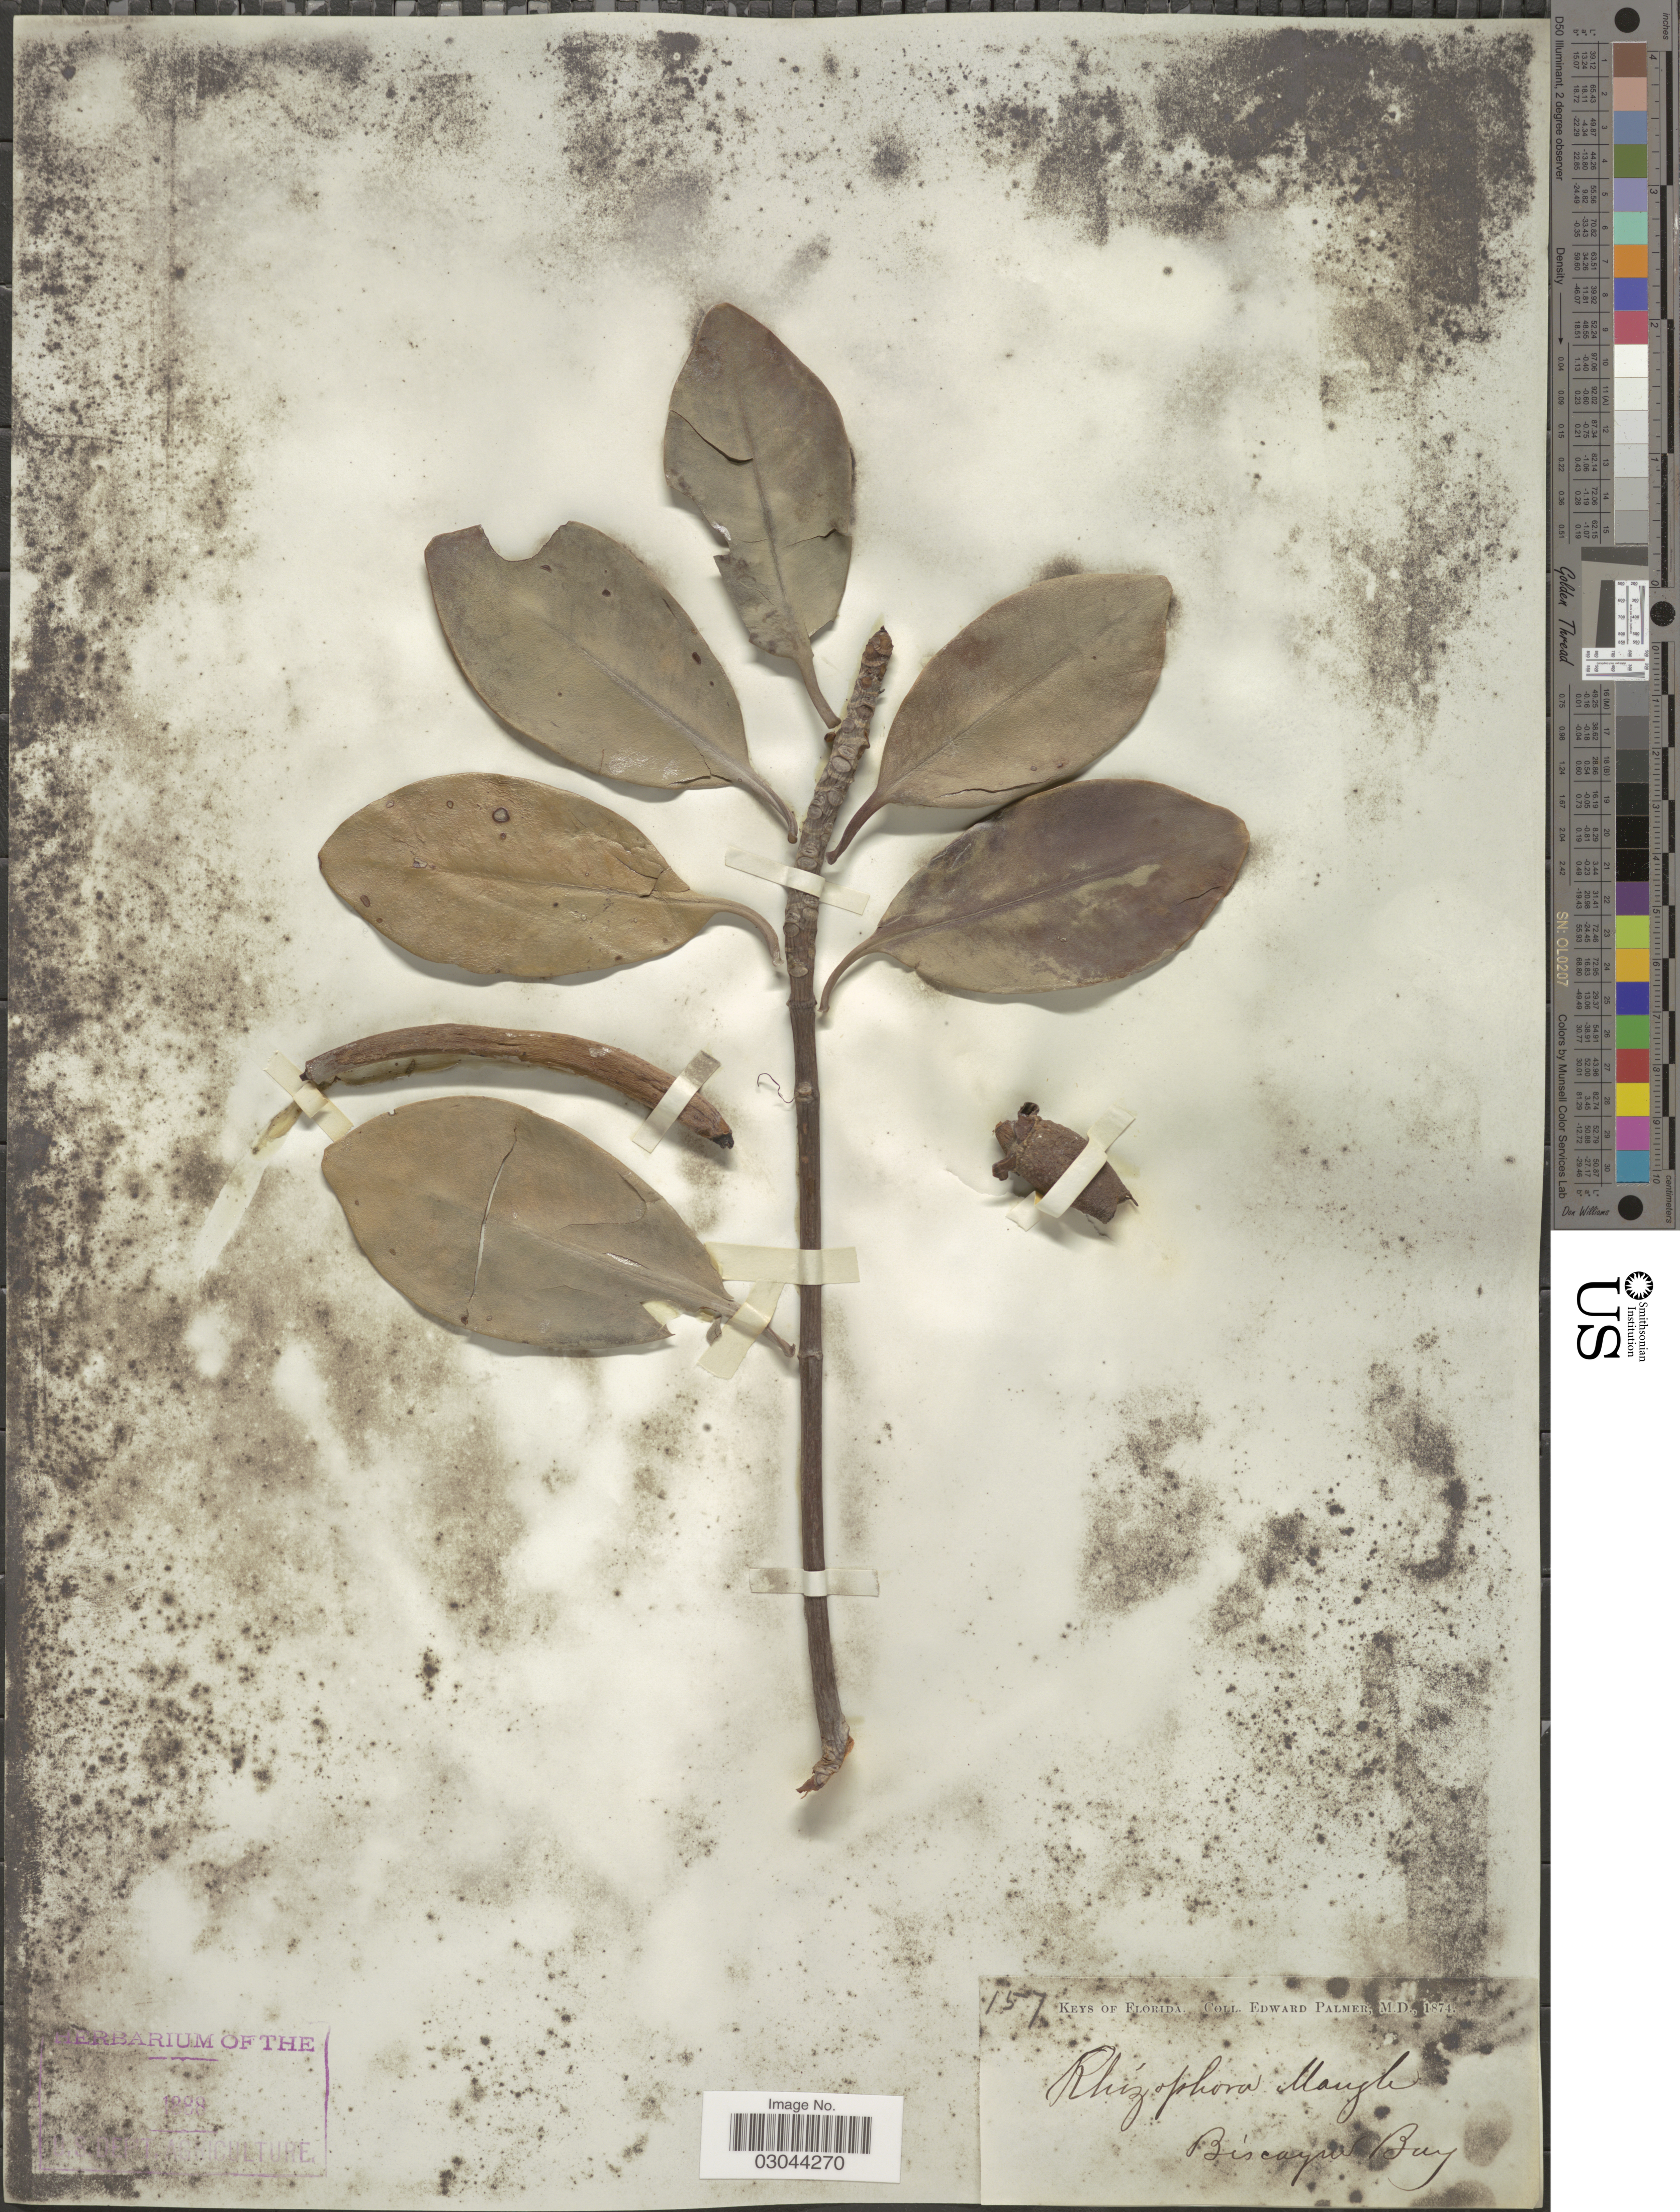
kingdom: Plantae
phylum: Tracheophyta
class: Magnoliopsida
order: Malpighiales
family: Rhizophoraceae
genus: Rhizophora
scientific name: Rhizophora mangle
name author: L.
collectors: E. Palmer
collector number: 157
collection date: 1874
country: United States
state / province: Florida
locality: Keys of Florida.